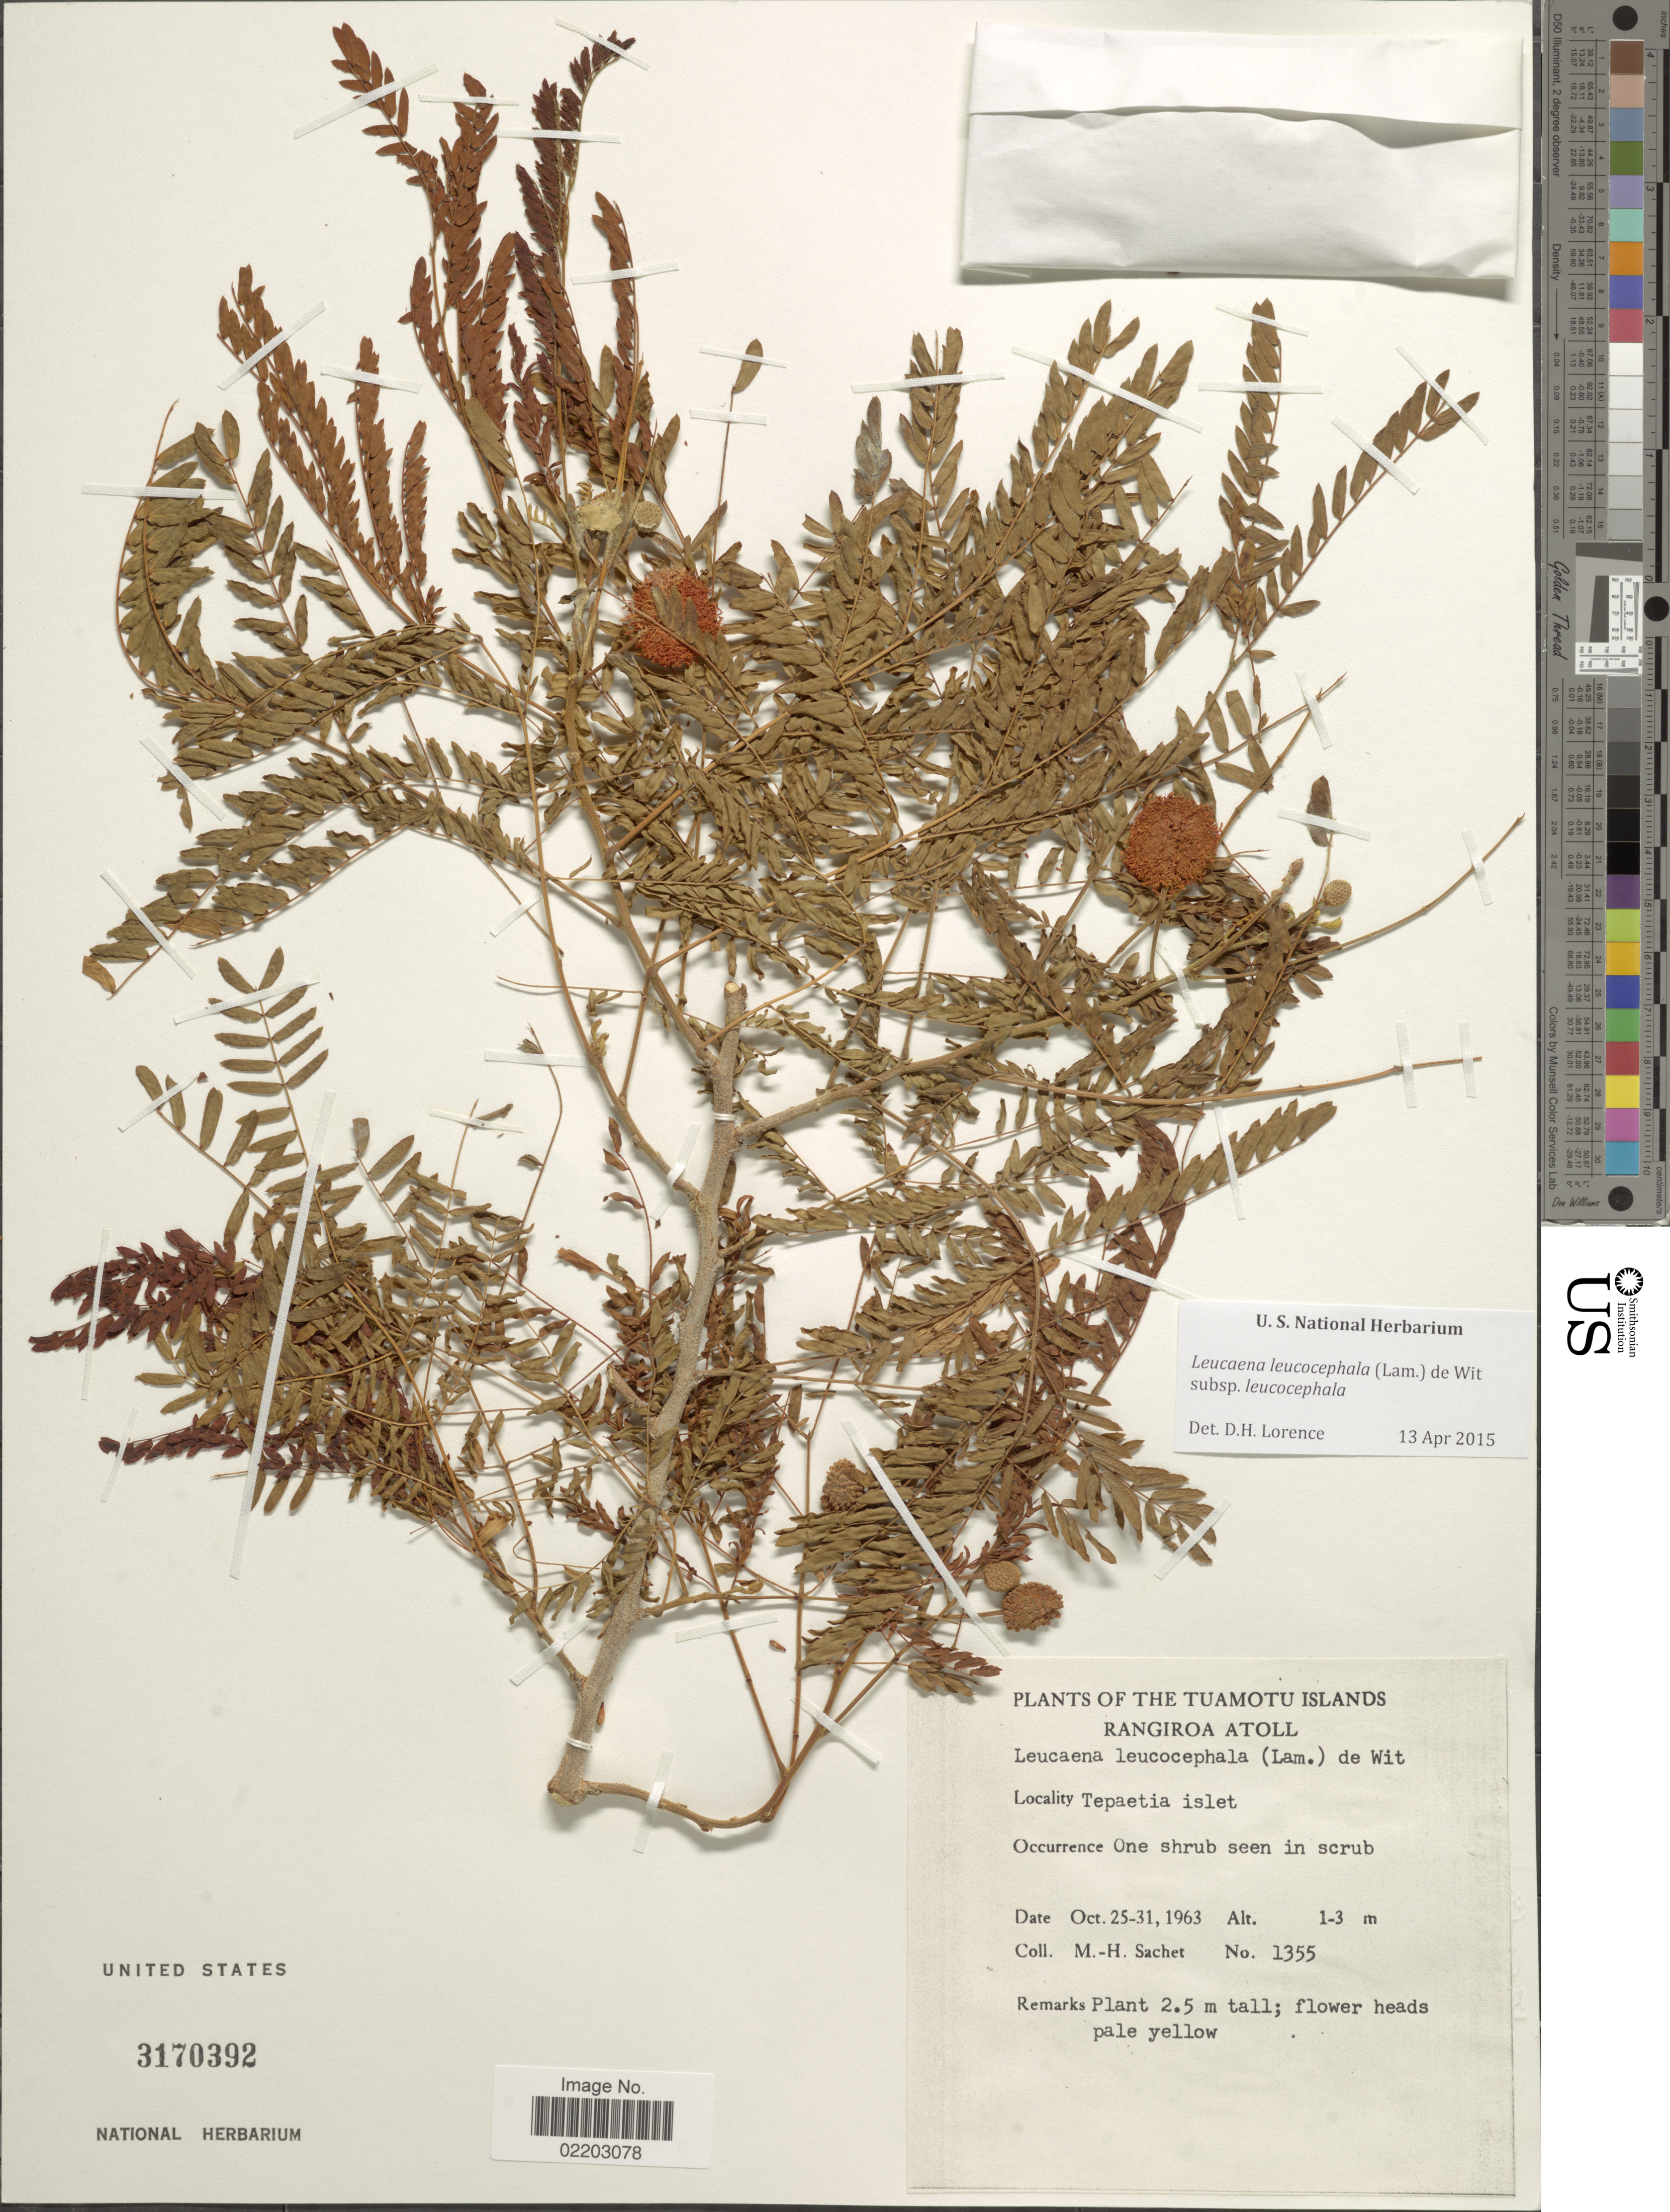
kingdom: Plantae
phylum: Tracheophyta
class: Magnoliopsida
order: Fabales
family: Fabaceae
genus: Leucaena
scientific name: Leucaena leucocephala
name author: (Lam.) de Wit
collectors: M.-H. Sachet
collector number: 1355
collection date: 1963-10-25/1963-10-31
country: French Polynesia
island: Rangiroa [Deans] Atoll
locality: The Tuamotu Islands, Rangiroa Atoll. Tepaetia islet .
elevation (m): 1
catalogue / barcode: US 3170392